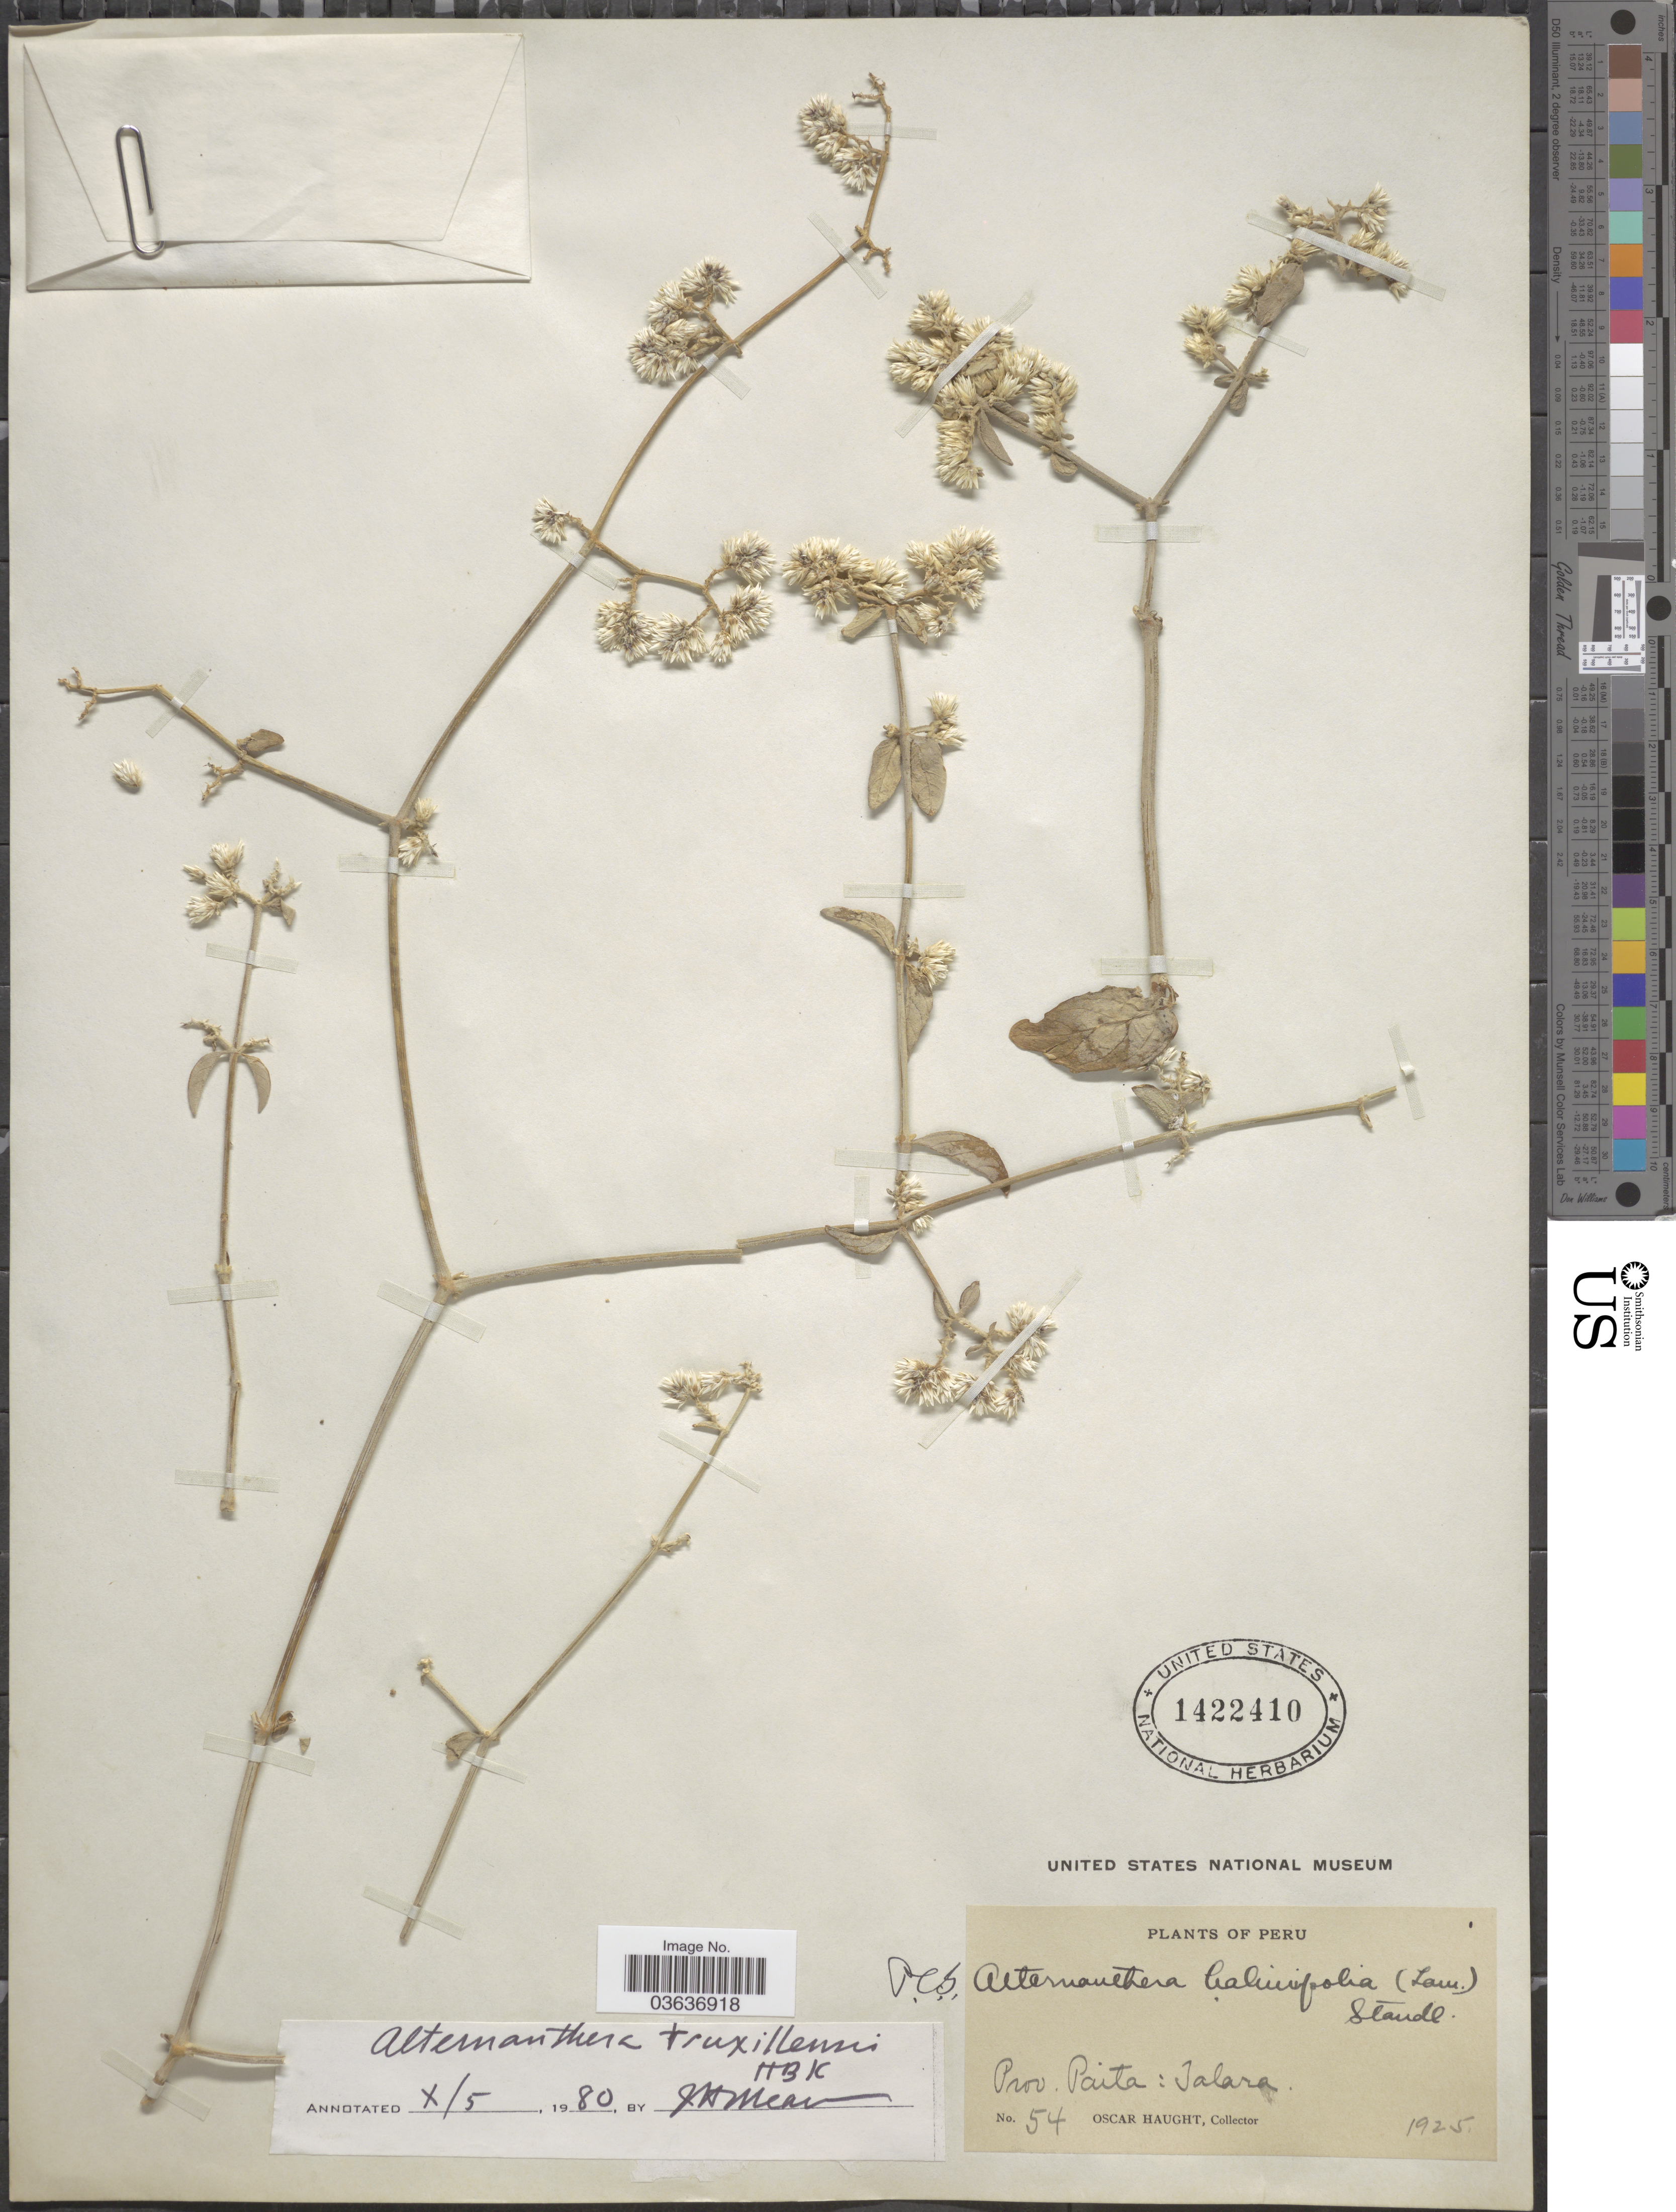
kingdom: Plantae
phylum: Tracheophyta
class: Magnoliopsida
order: Caryophyllales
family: Amaranthaceae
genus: Alternanthera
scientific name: Alternanthera truxillensis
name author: Kunth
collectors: O. L. Haught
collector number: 54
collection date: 1925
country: Peru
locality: Prov. Paita: Talara.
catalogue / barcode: US 1422410